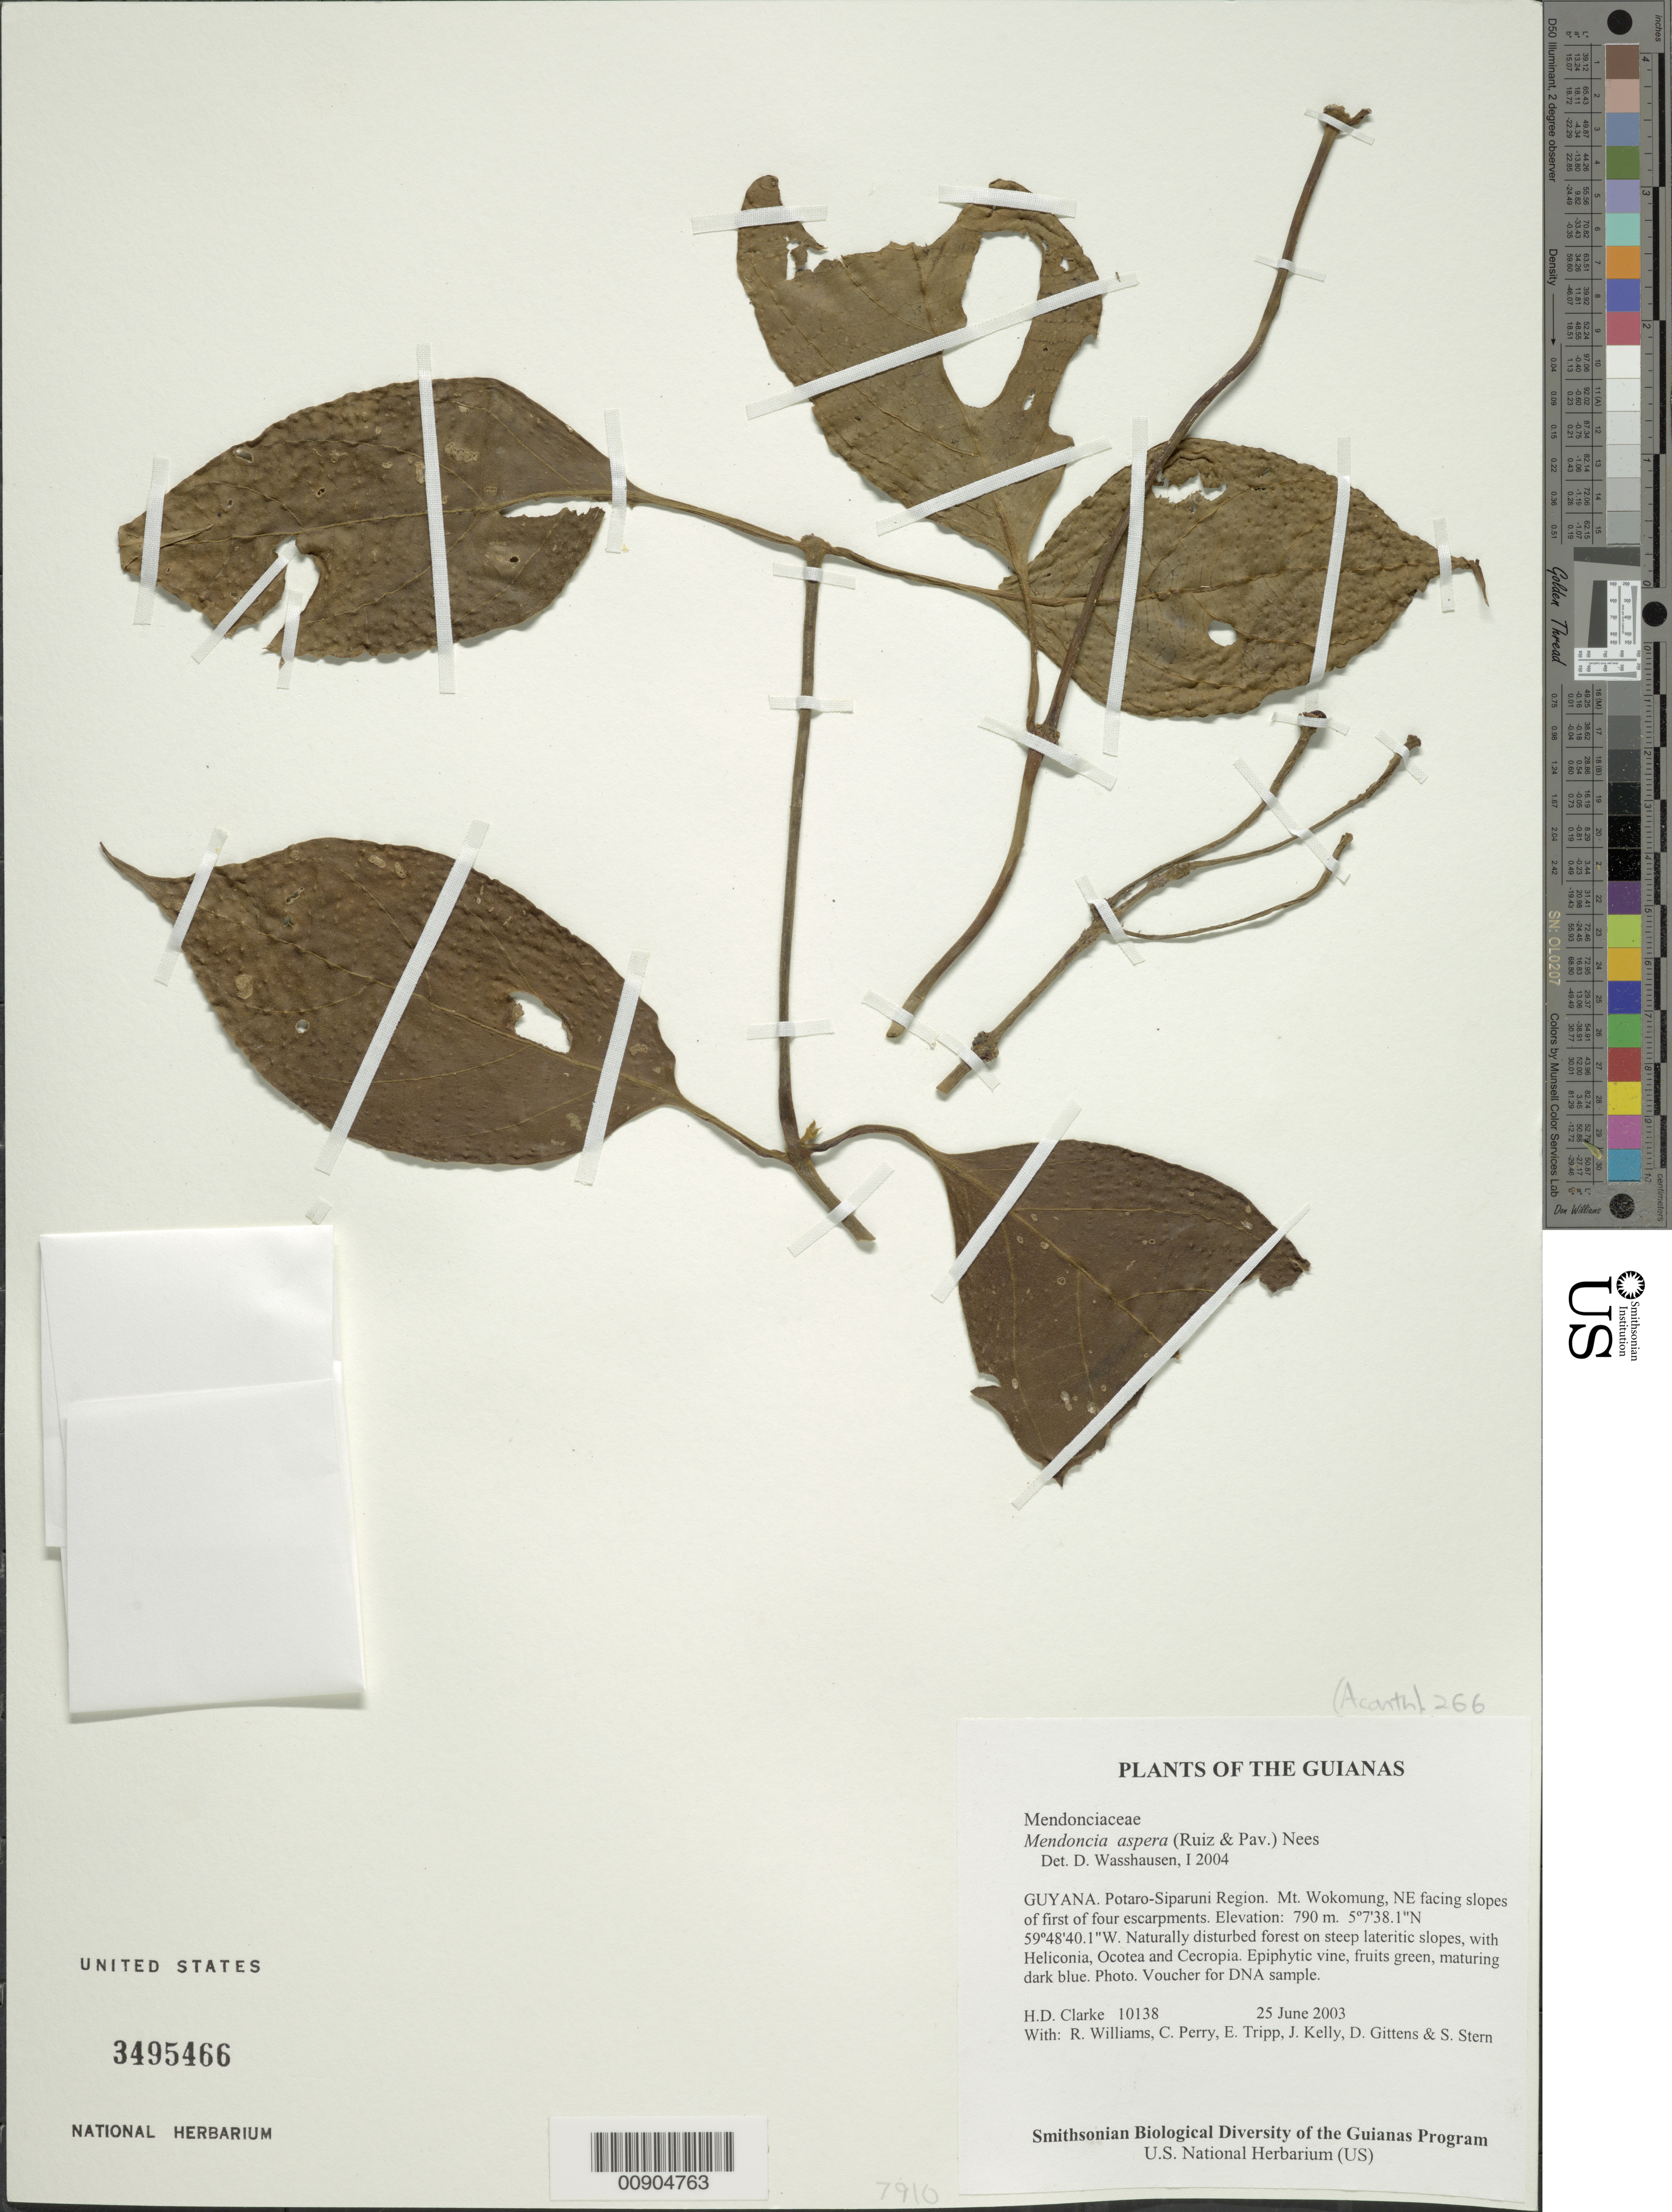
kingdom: Plantae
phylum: Tracheophyta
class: Magnoliopsida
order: Lamiales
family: Acanthaceae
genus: Mendoncia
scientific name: Mendoncia aspera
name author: (Ruiz & Pav.) Nees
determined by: Wasshausen, Dieter C., (BOT), Smithsonian Institution - National Museum of Natural History (UNITED STATES)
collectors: H. D. Clarke, R. Williams, C. Perry, E. Tripp, J. Kelly, D. Gittens & S. R. Stern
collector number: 10138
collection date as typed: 25 June 2003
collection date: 2003-06-25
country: Guyana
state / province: Potaro-Siparuni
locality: Mt. Wokomung, NE facing slopes of first of four escarpments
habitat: Naturally disturbed forest on steep lateritic slopes, with Heliconia, Ocotea and Cecropia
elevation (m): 790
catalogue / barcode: US 3495466